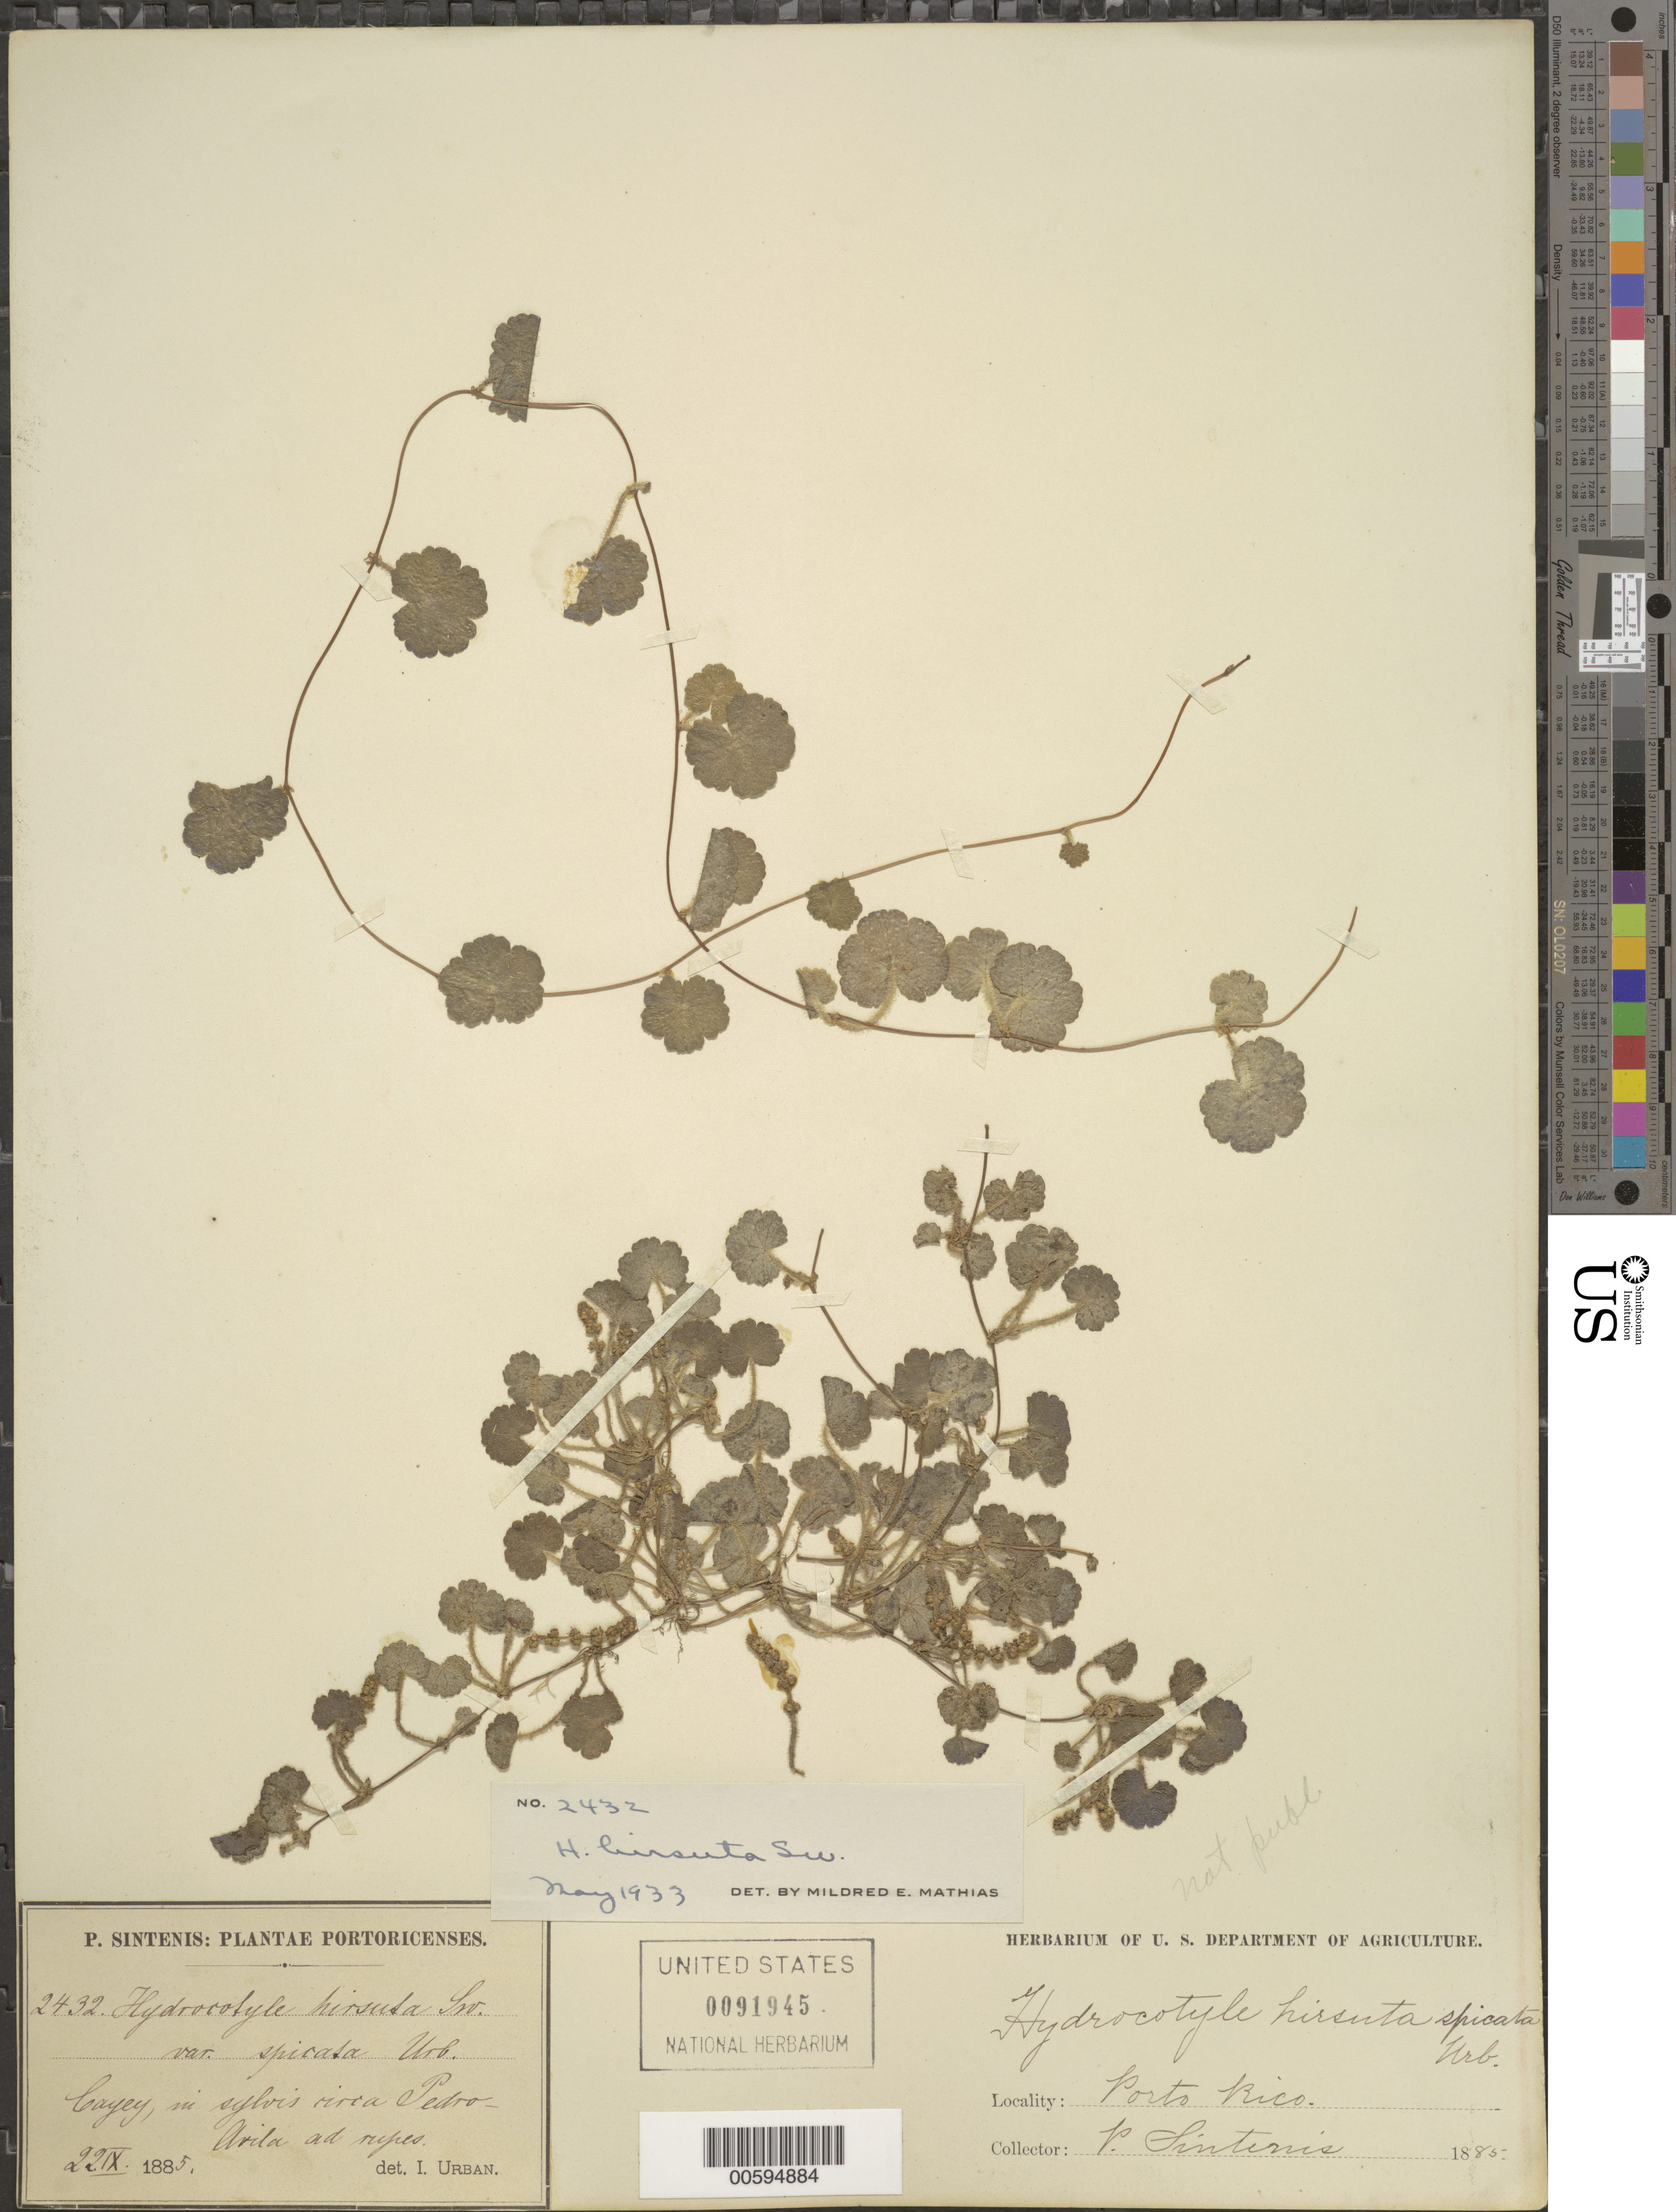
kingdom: Plantae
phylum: Tracheophyta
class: Magnoliopsida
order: Apiales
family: Araliaceae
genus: Hydrocotyle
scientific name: Hydrocotyle hirsuta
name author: Sw.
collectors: P. Sintenis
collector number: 2432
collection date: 1885-09-22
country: Puerto Rico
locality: Porto Rico, Cayey, in sylvis circa Pedro-Avila ad rupes.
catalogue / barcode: US 91945